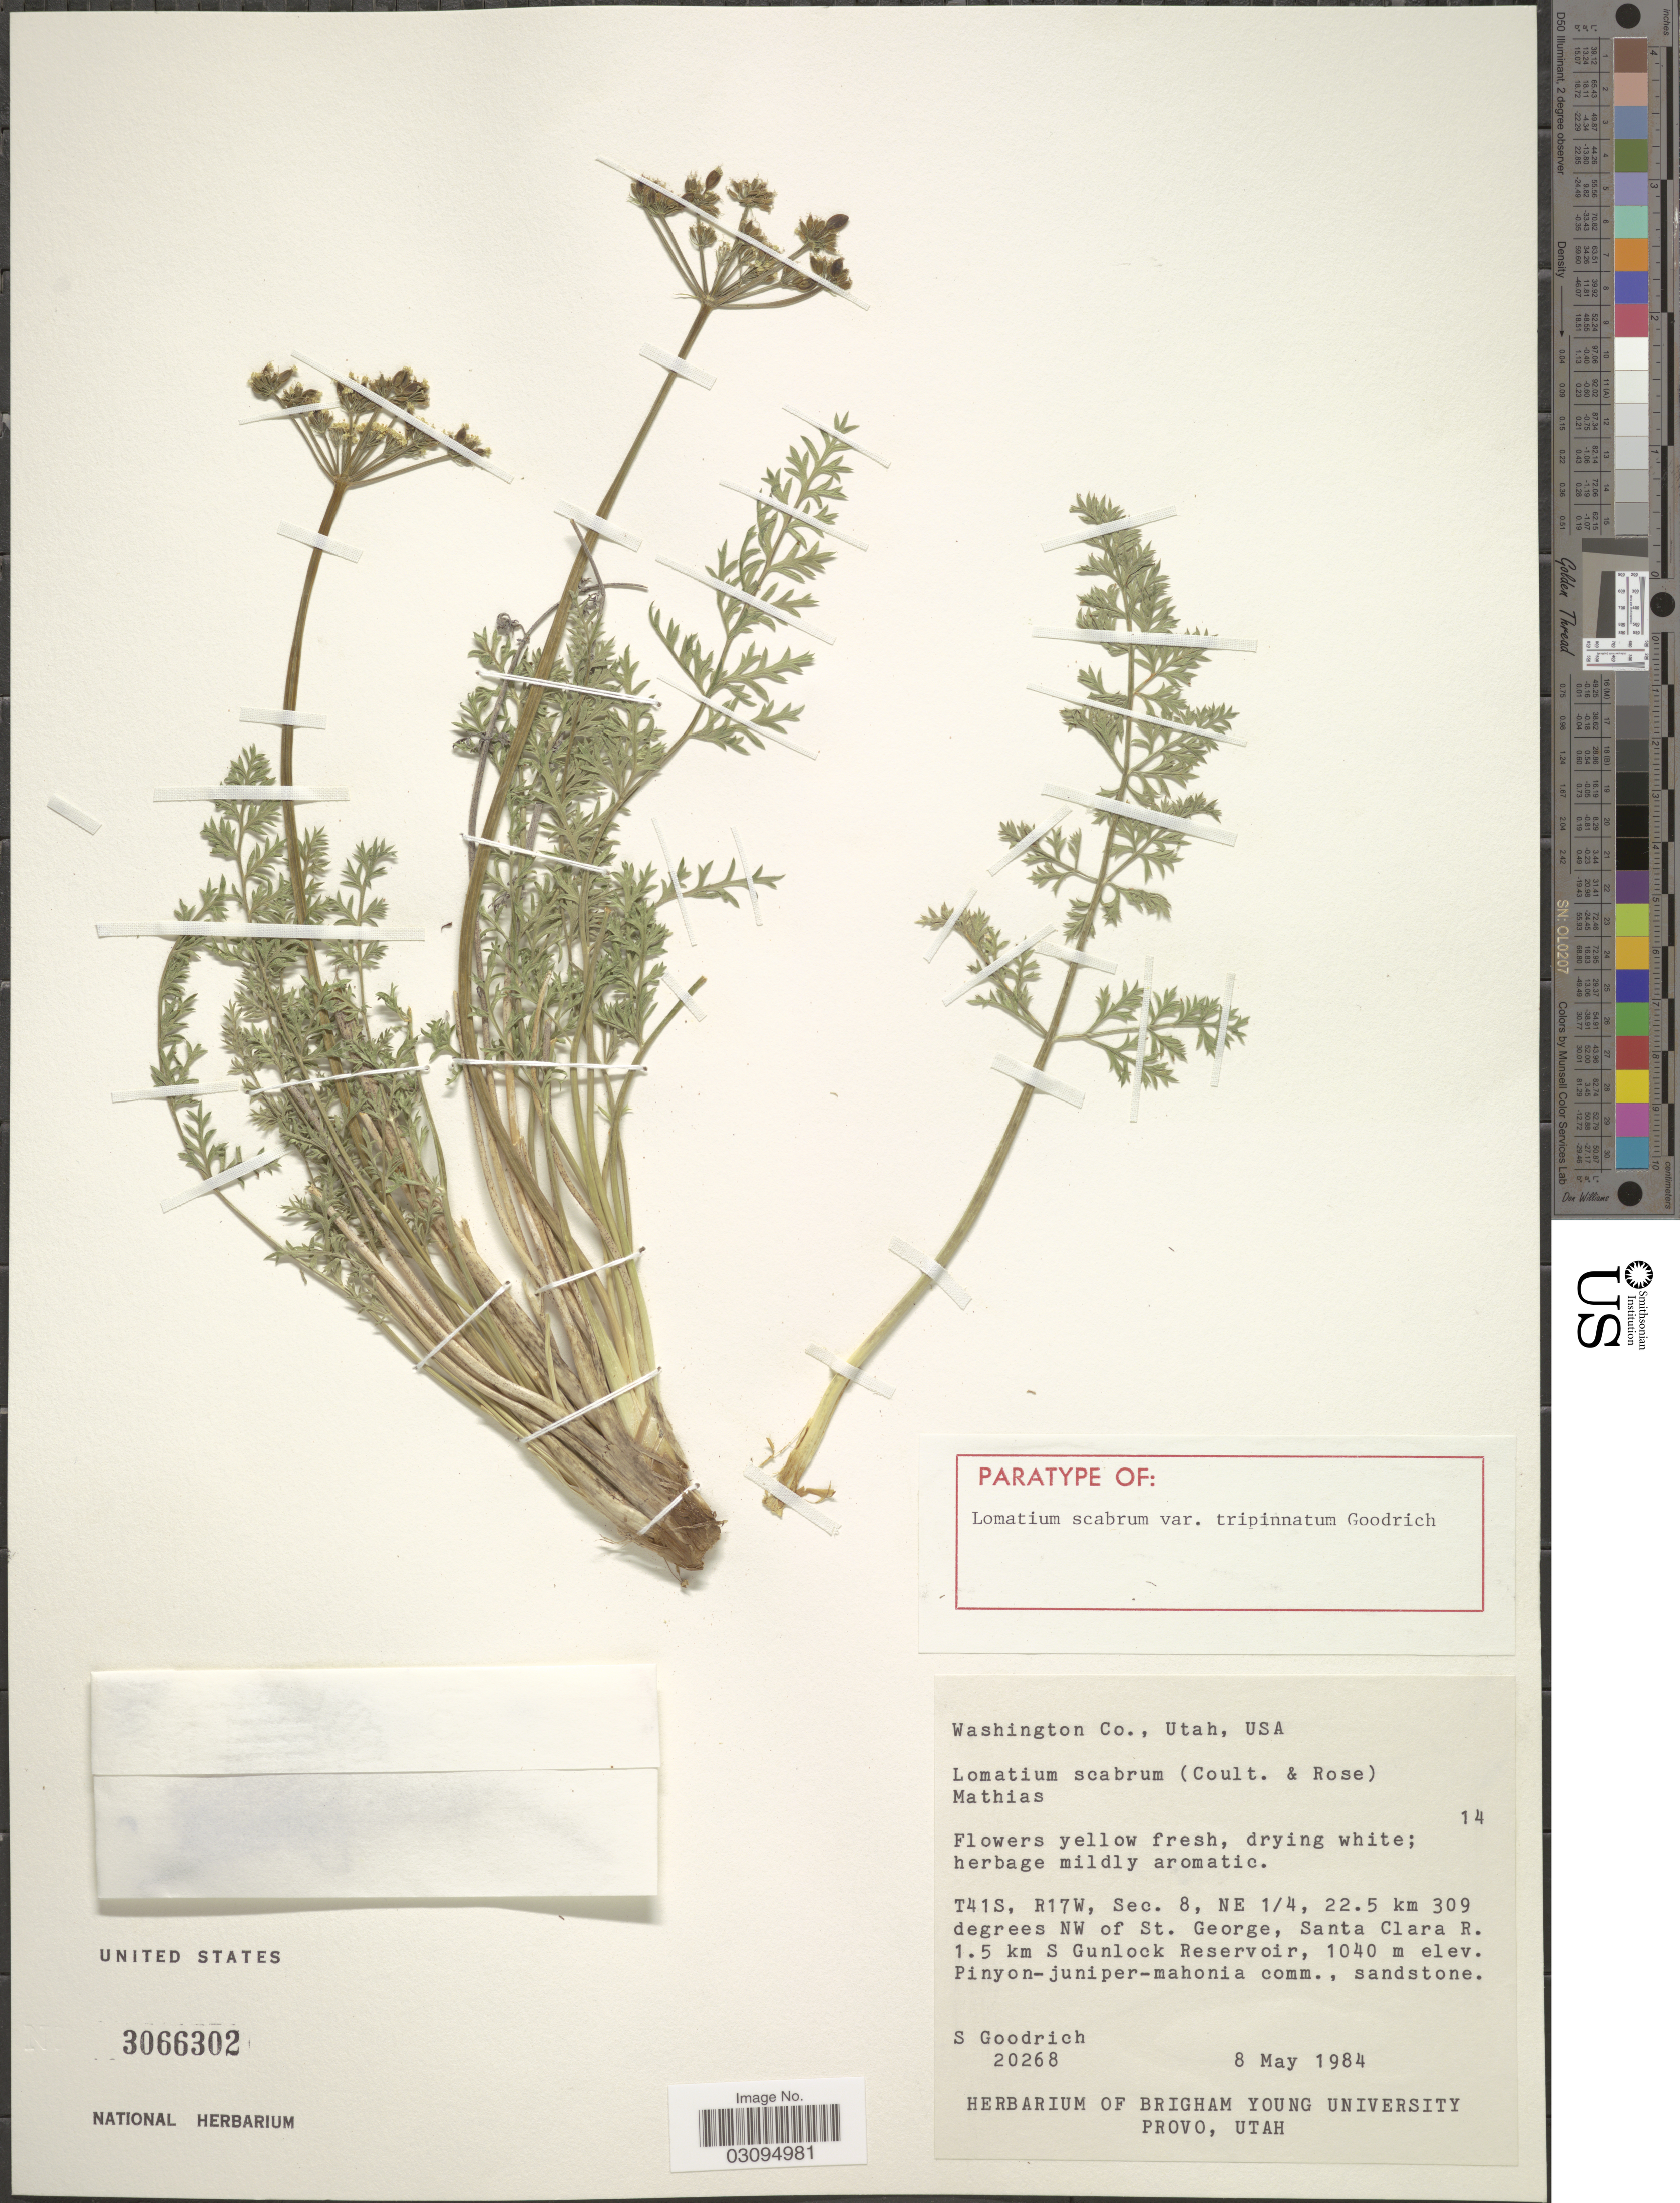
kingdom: Plantae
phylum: Tracheophyta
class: Magnoliopsida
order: Apiales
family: Apiaceae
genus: Lomatium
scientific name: Lomatium scabrum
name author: (J.M. Coult. & Rose) Mathias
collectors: S. Goodrich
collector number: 20268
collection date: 1984-05-08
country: United States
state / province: Utah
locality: Washington Co., T41S, R17W, Sec. 8, NE ¼, 22.5 km 309 degrees NW of St. George, Santa Clara R. 1.5 km S Gunlock Reservoir.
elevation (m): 1040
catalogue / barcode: US 3066302